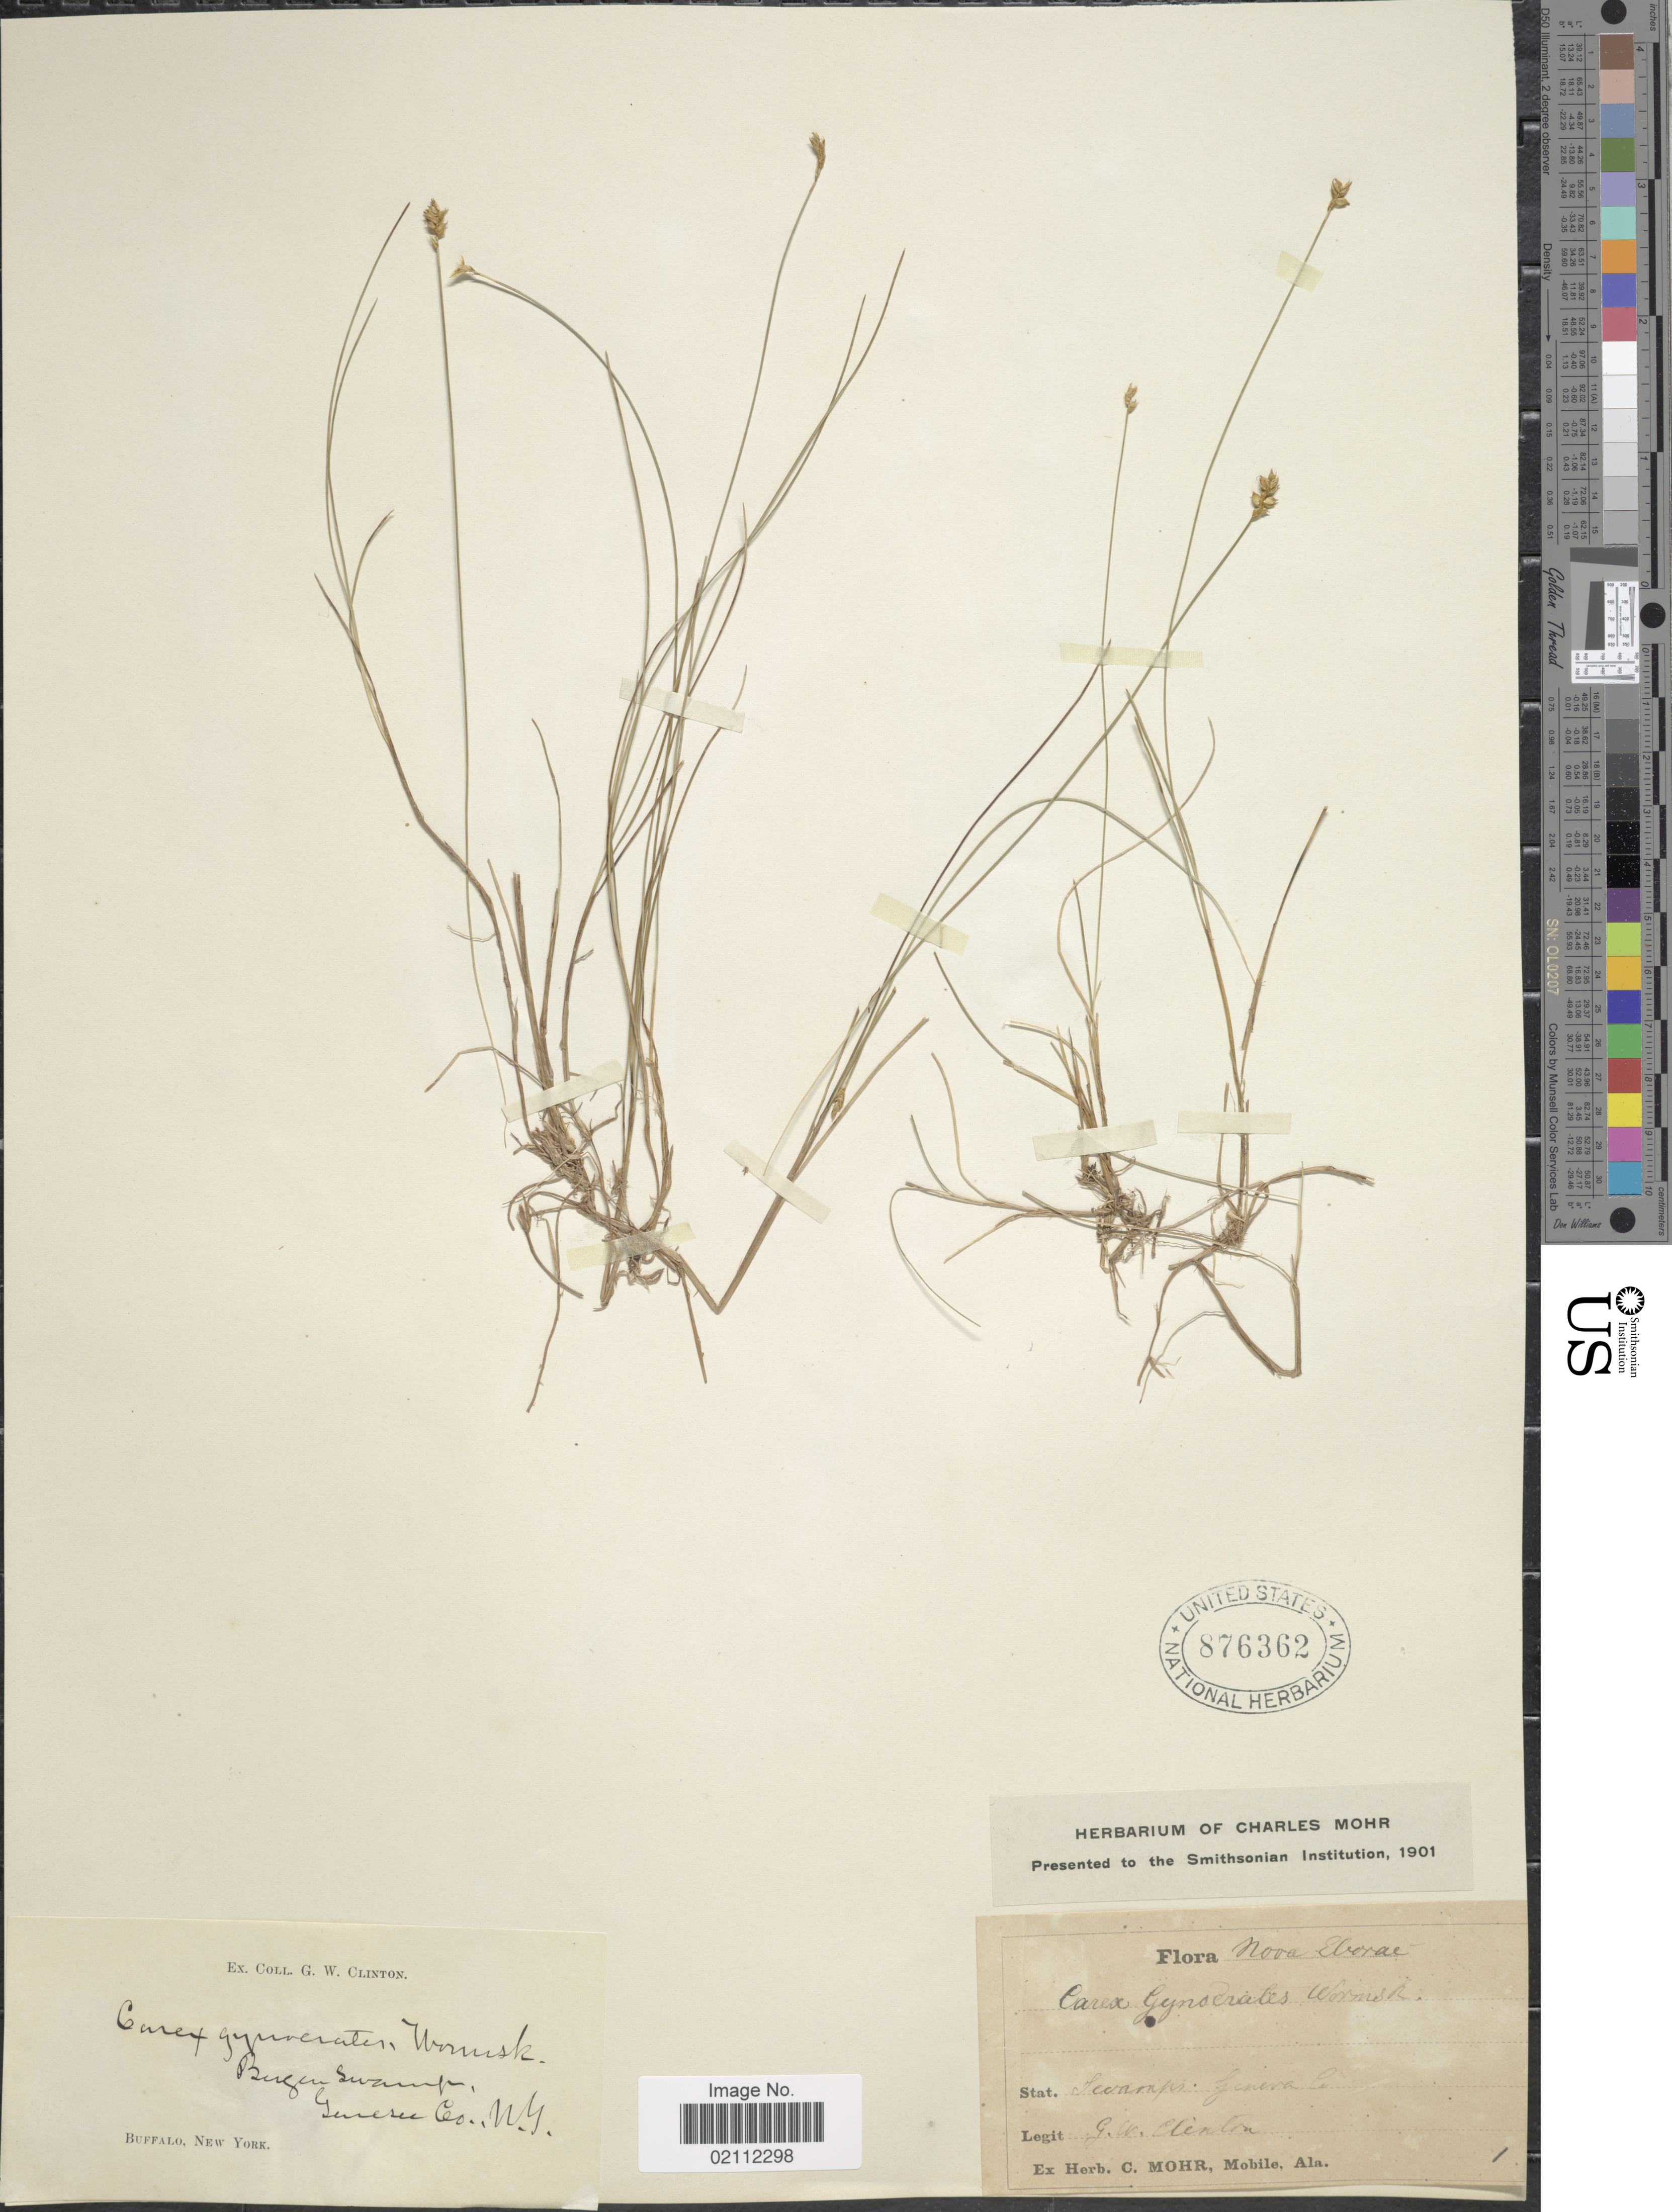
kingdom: Plantae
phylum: Tracheophyta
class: Liliopsida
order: Poales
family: Cyperaceae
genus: Carex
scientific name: Carex nardina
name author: (Hornem.) Fr.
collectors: G. W. Clinton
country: United States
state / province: New York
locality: Geneva [interpreted] Co. Nova Eborae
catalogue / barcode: US 876362